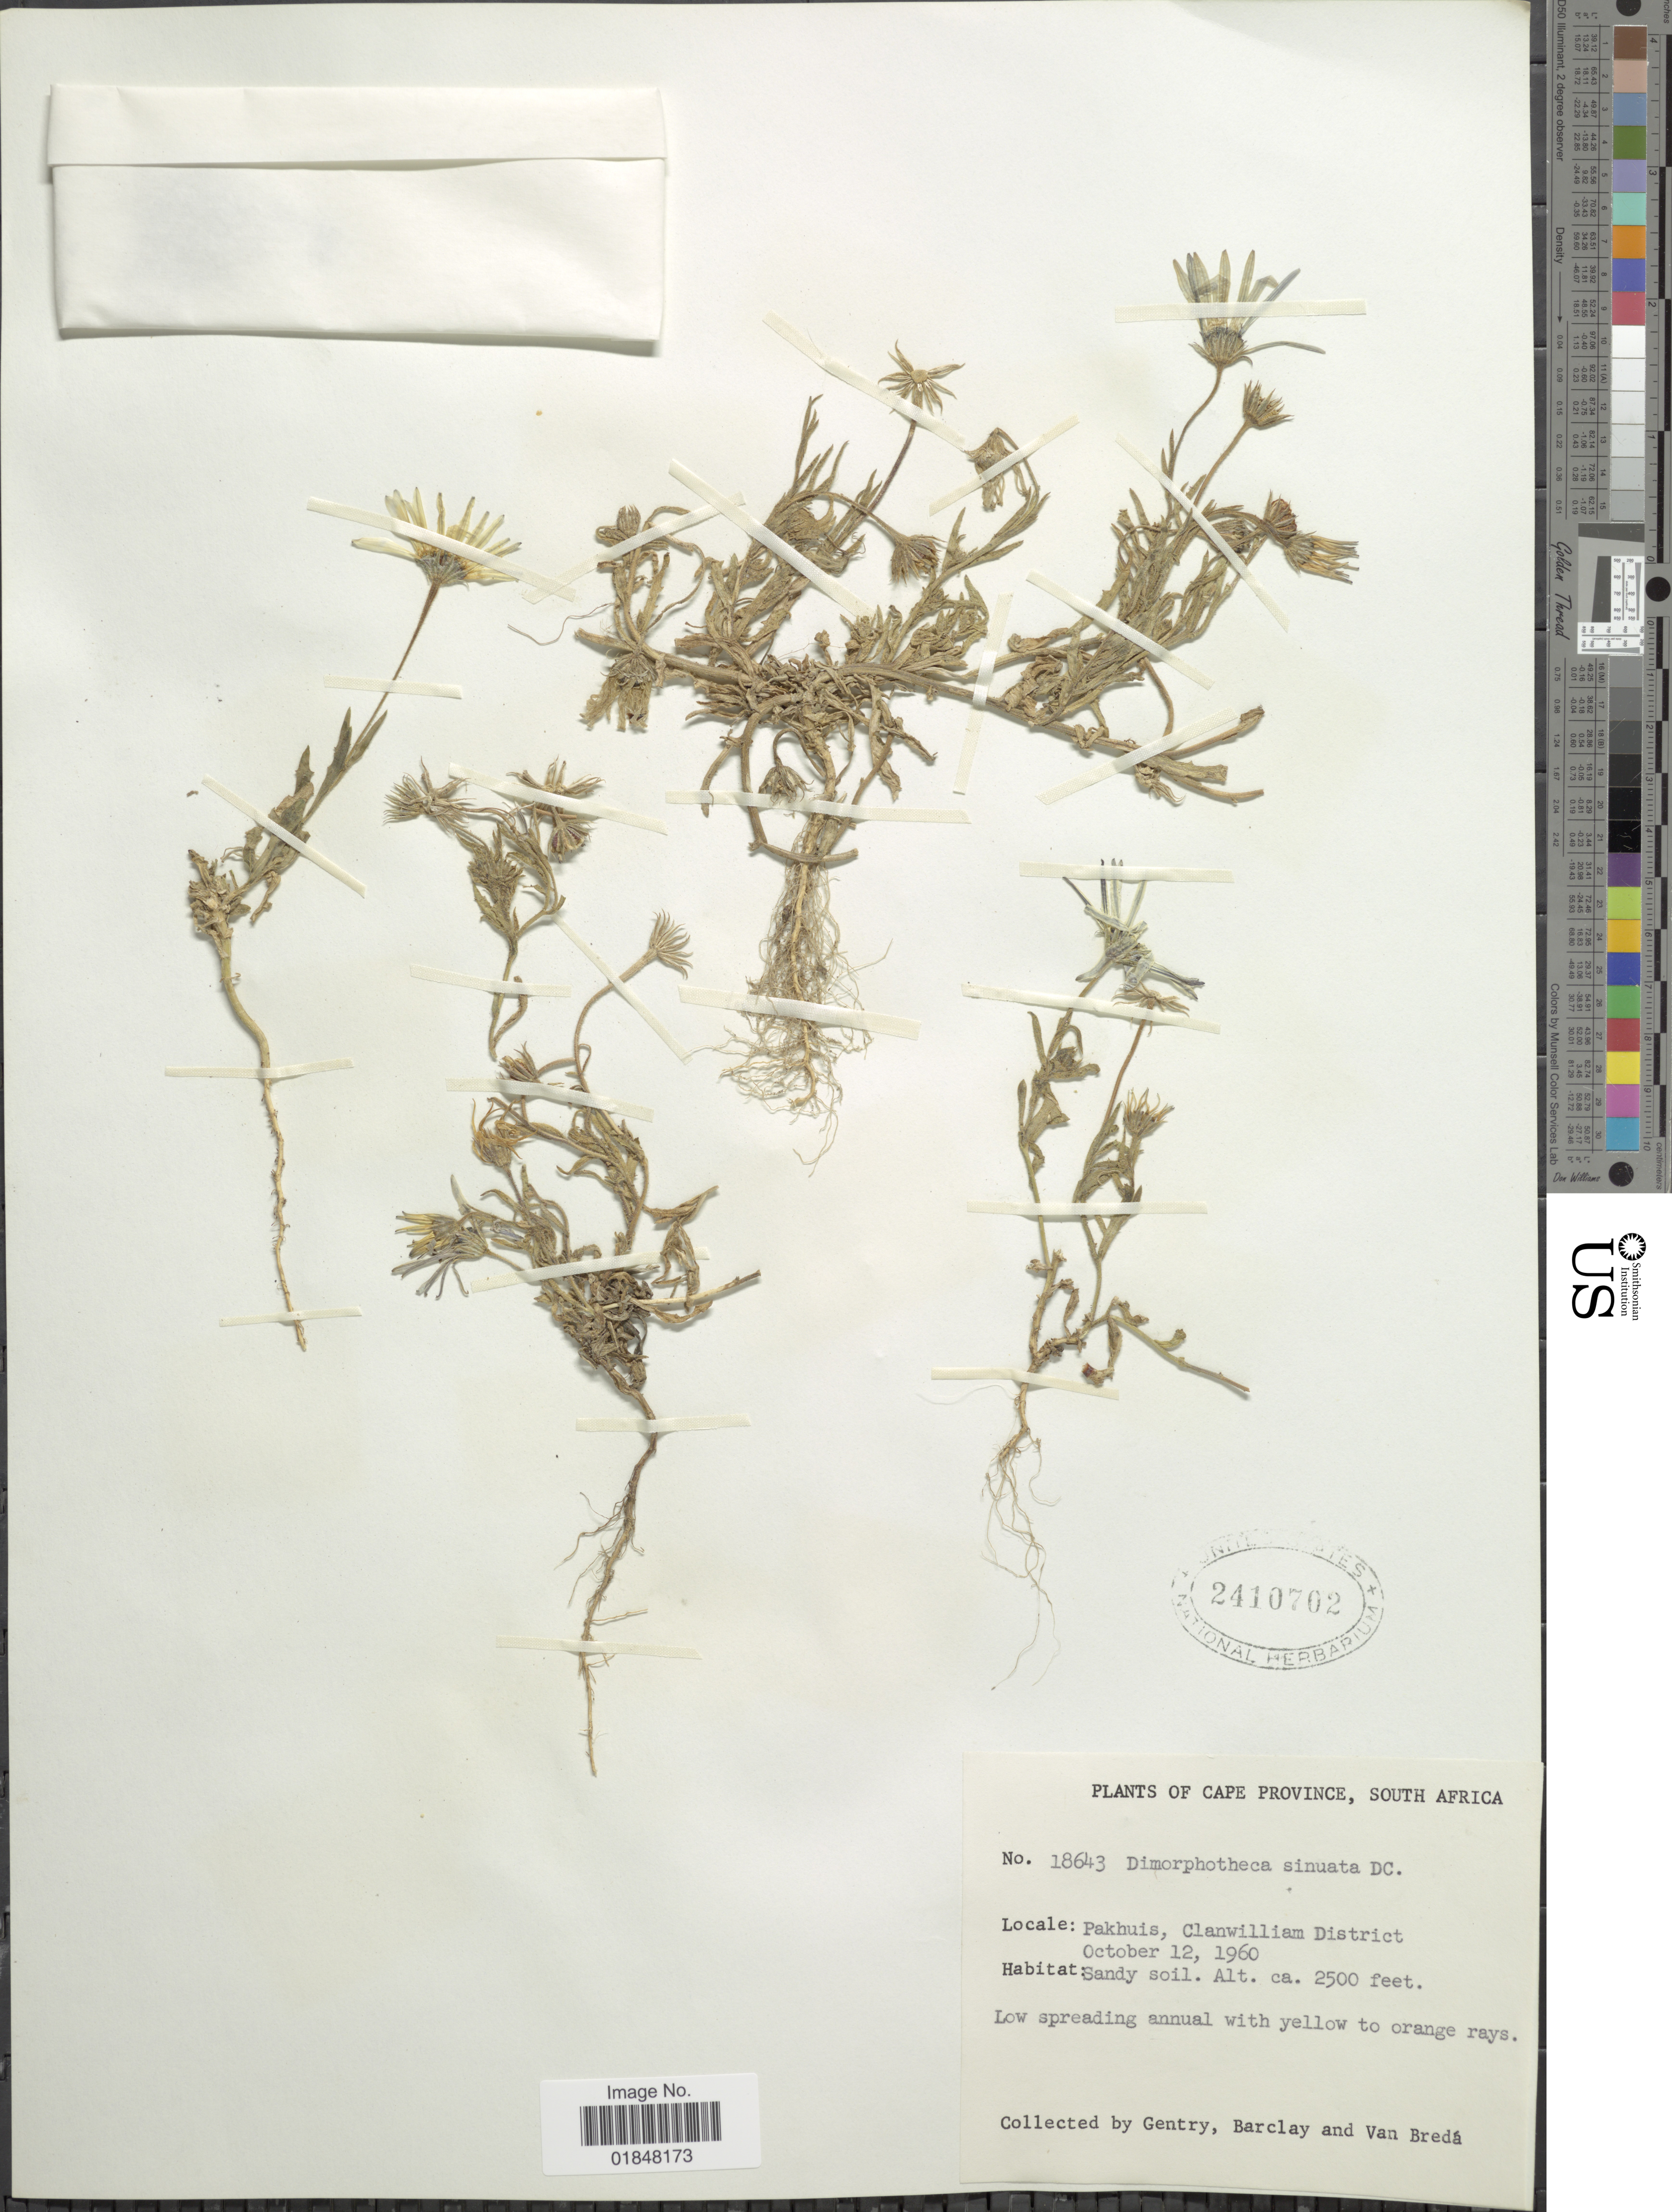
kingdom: Plantae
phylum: Tracheophyta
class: Magnoliopsida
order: Asterales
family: Asteraceae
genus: Dimorphotheca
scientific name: Dimorphotheca sinuata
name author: DC.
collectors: Gentry, --, -- Barclay & P. Van Breda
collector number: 18643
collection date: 1960-10-12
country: South Africa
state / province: Western Cape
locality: Pakhuis, Clanwilliam District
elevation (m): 762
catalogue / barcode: US 2410702